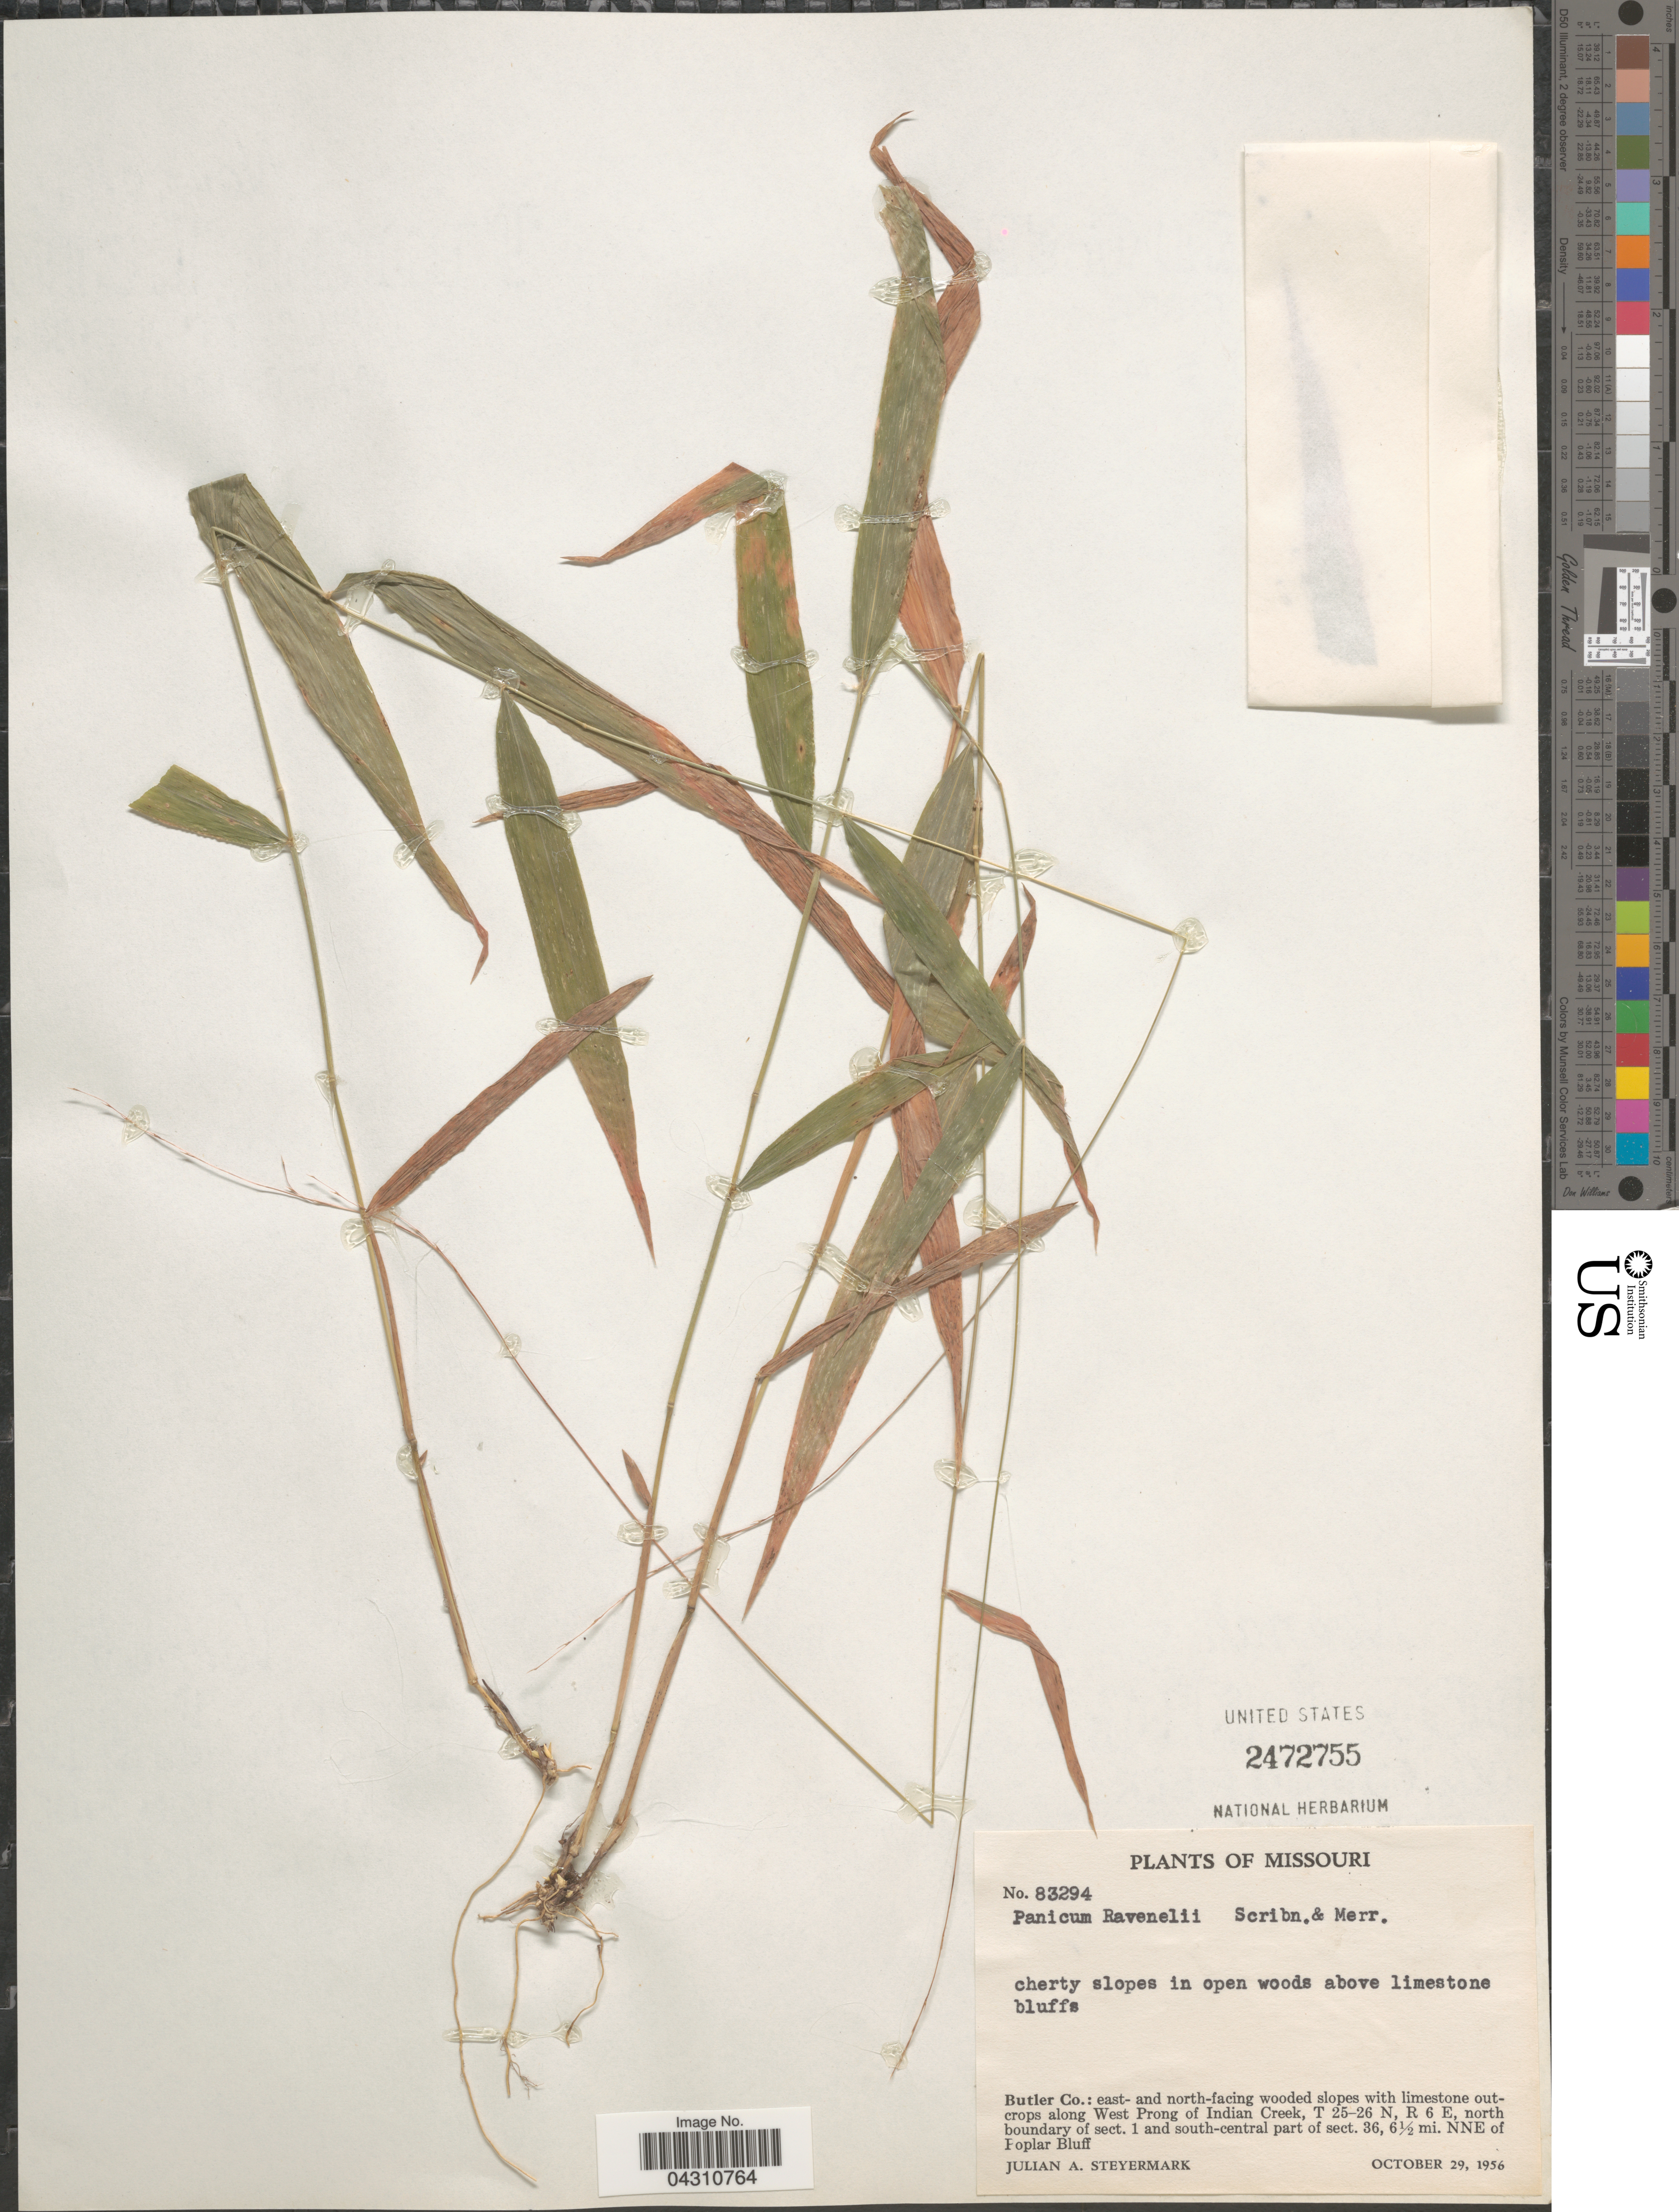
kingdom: Plantae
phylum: Tracheophyta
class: Liliopsida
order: Poales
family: Poaceae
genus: Dichanthelium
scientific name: Dichanthelium ravenelii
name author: (Scribn. & Merr.) Gould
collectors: J. Steyermark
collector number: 83294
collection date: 1956-10-29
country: United States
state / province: Missouri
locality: Cherty slopes in open woods above limestone bluffs. Butler Co.: east-and north-facing wooded slopes with limestone outcrops along West Prong of Indian Creek, T 25-26 N, R 6 E, north boundary of sect. 1 and south-central part of sect. 36, 6½ mi. NNE of Poplar Bluff.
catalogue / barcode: US 2472755